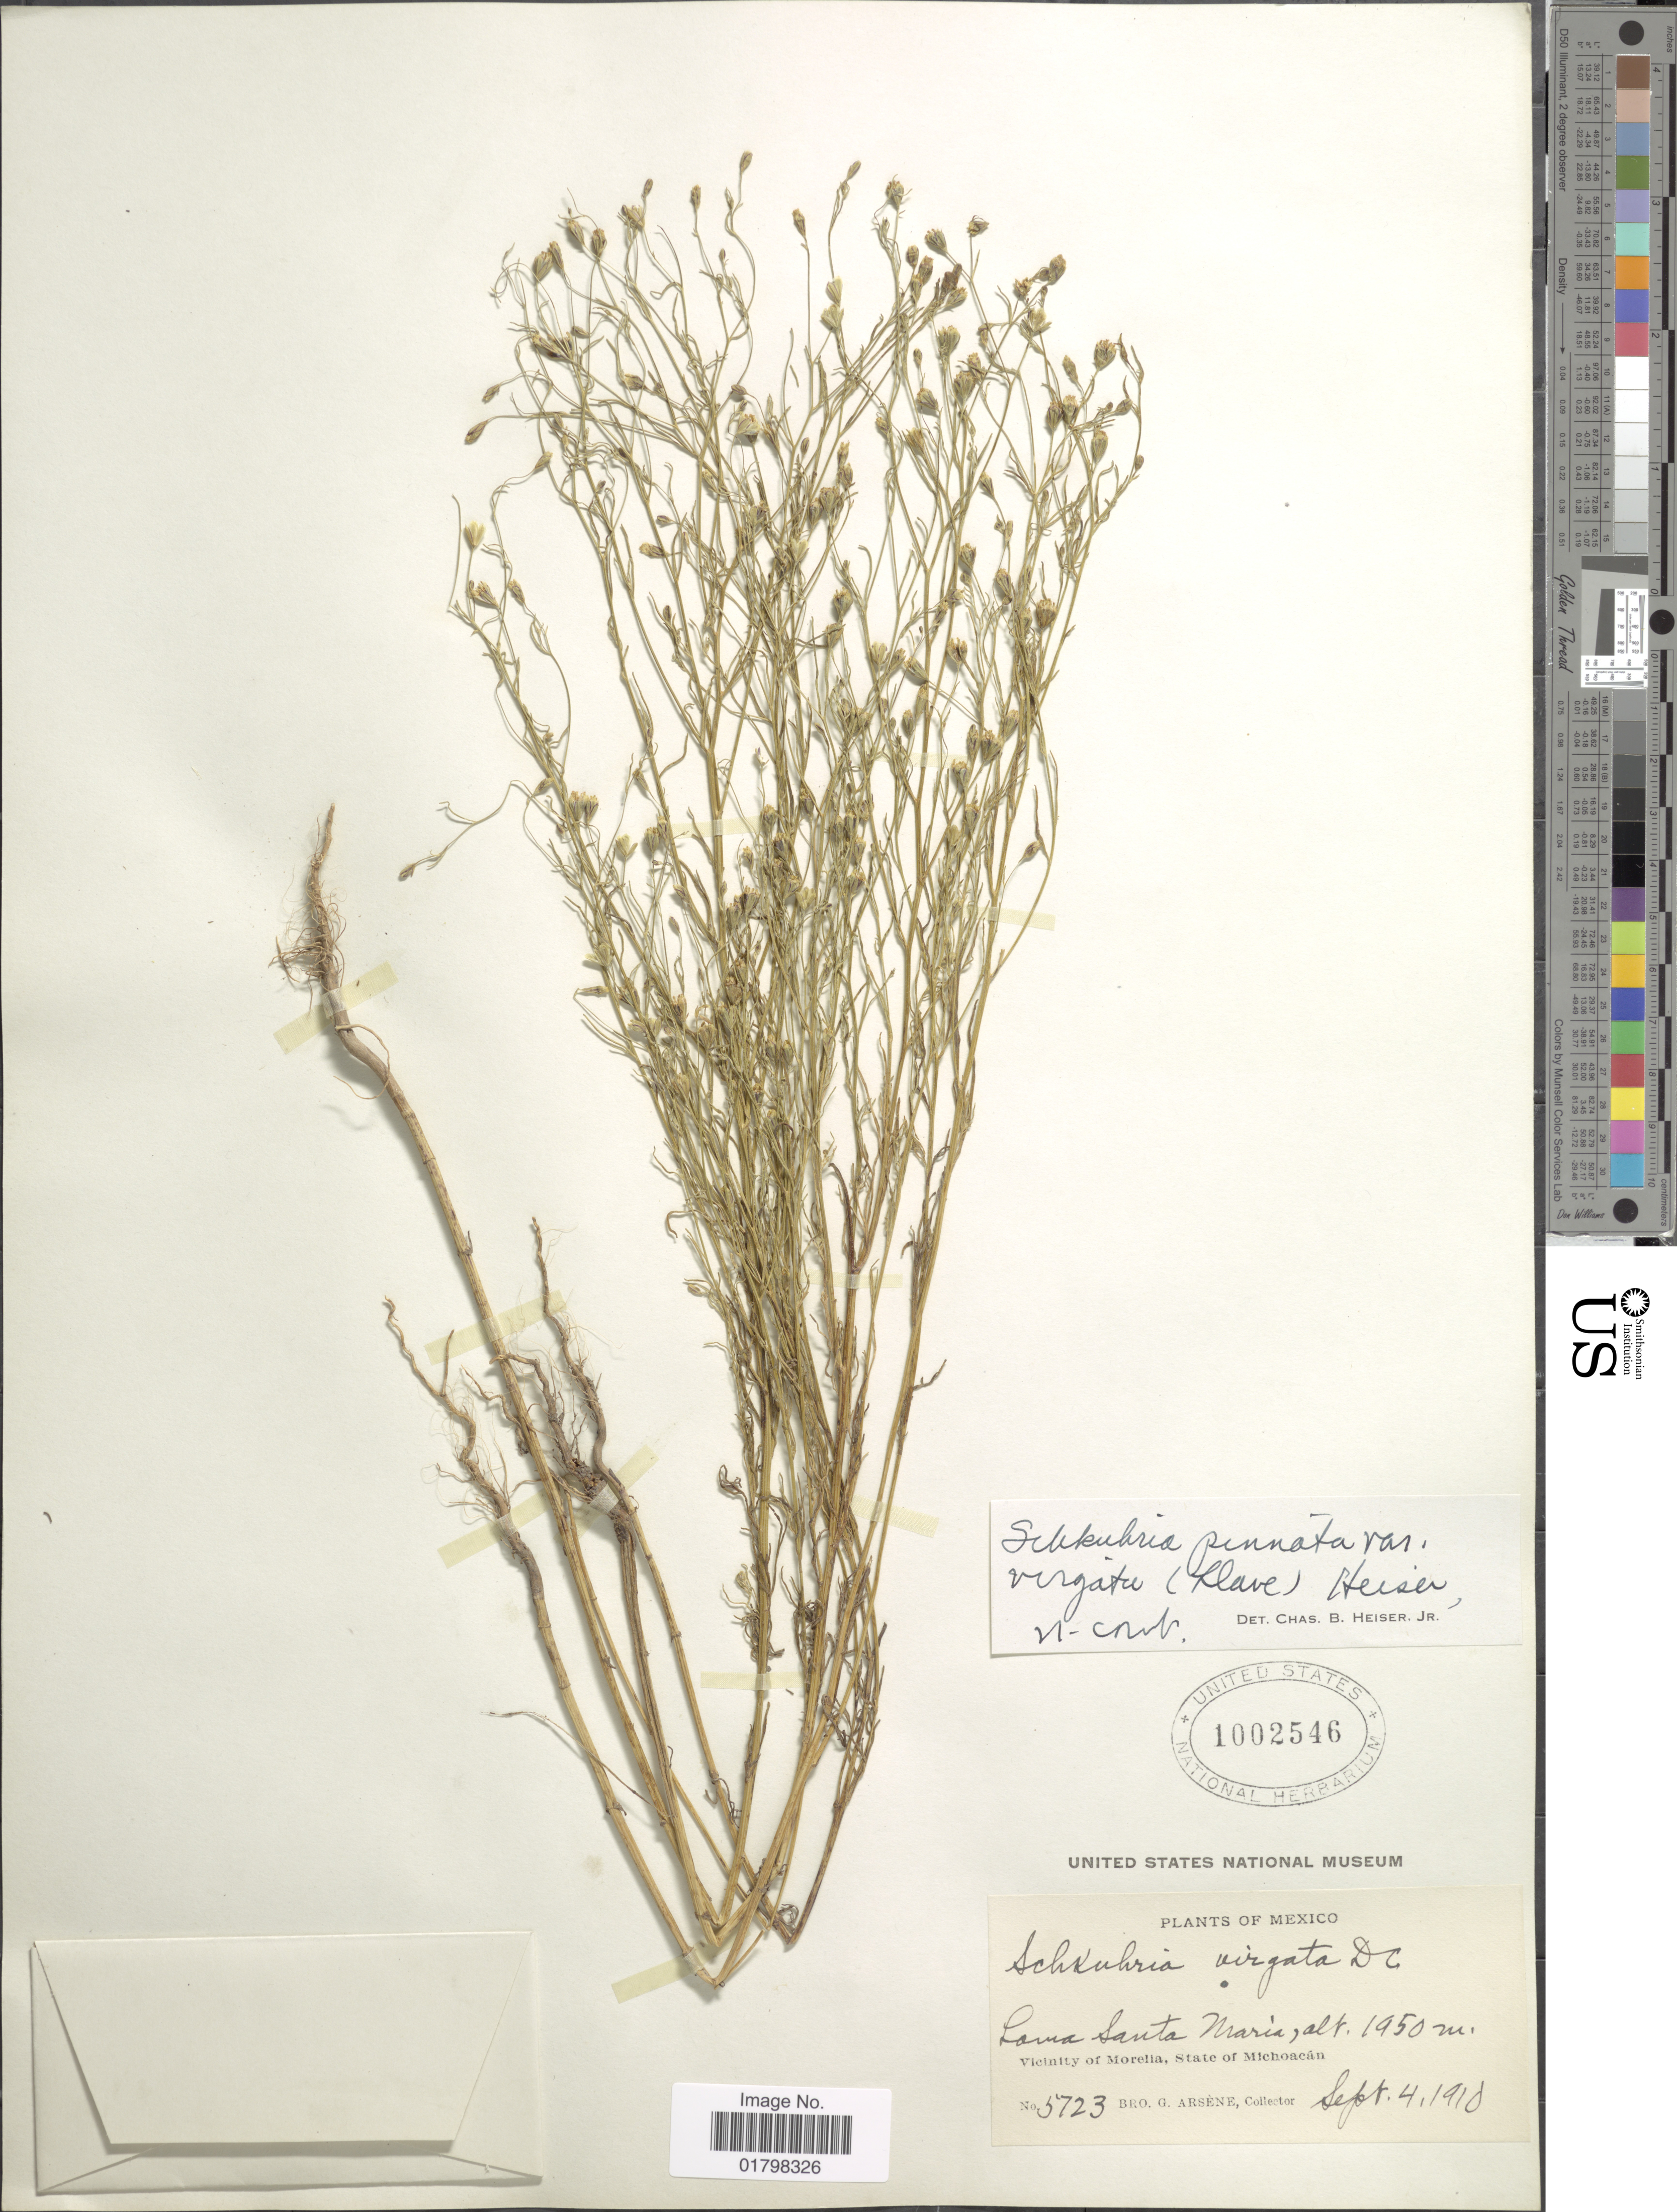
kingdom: Plantae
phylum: Tracheophyta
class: Magnoliopsida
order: Asterales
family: Asteraceae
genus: Schkuhria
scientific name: Schkuhria pinnata var. virgata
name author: (La Llave ex La Llave) Heiser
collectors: Bro. G. Arsène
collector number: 5723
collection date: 1910-09-04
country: Mexico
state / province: Michoacán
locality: Loma Santa Maria, Vicinity of Morelia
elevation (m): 1950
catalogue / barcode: US 1002546